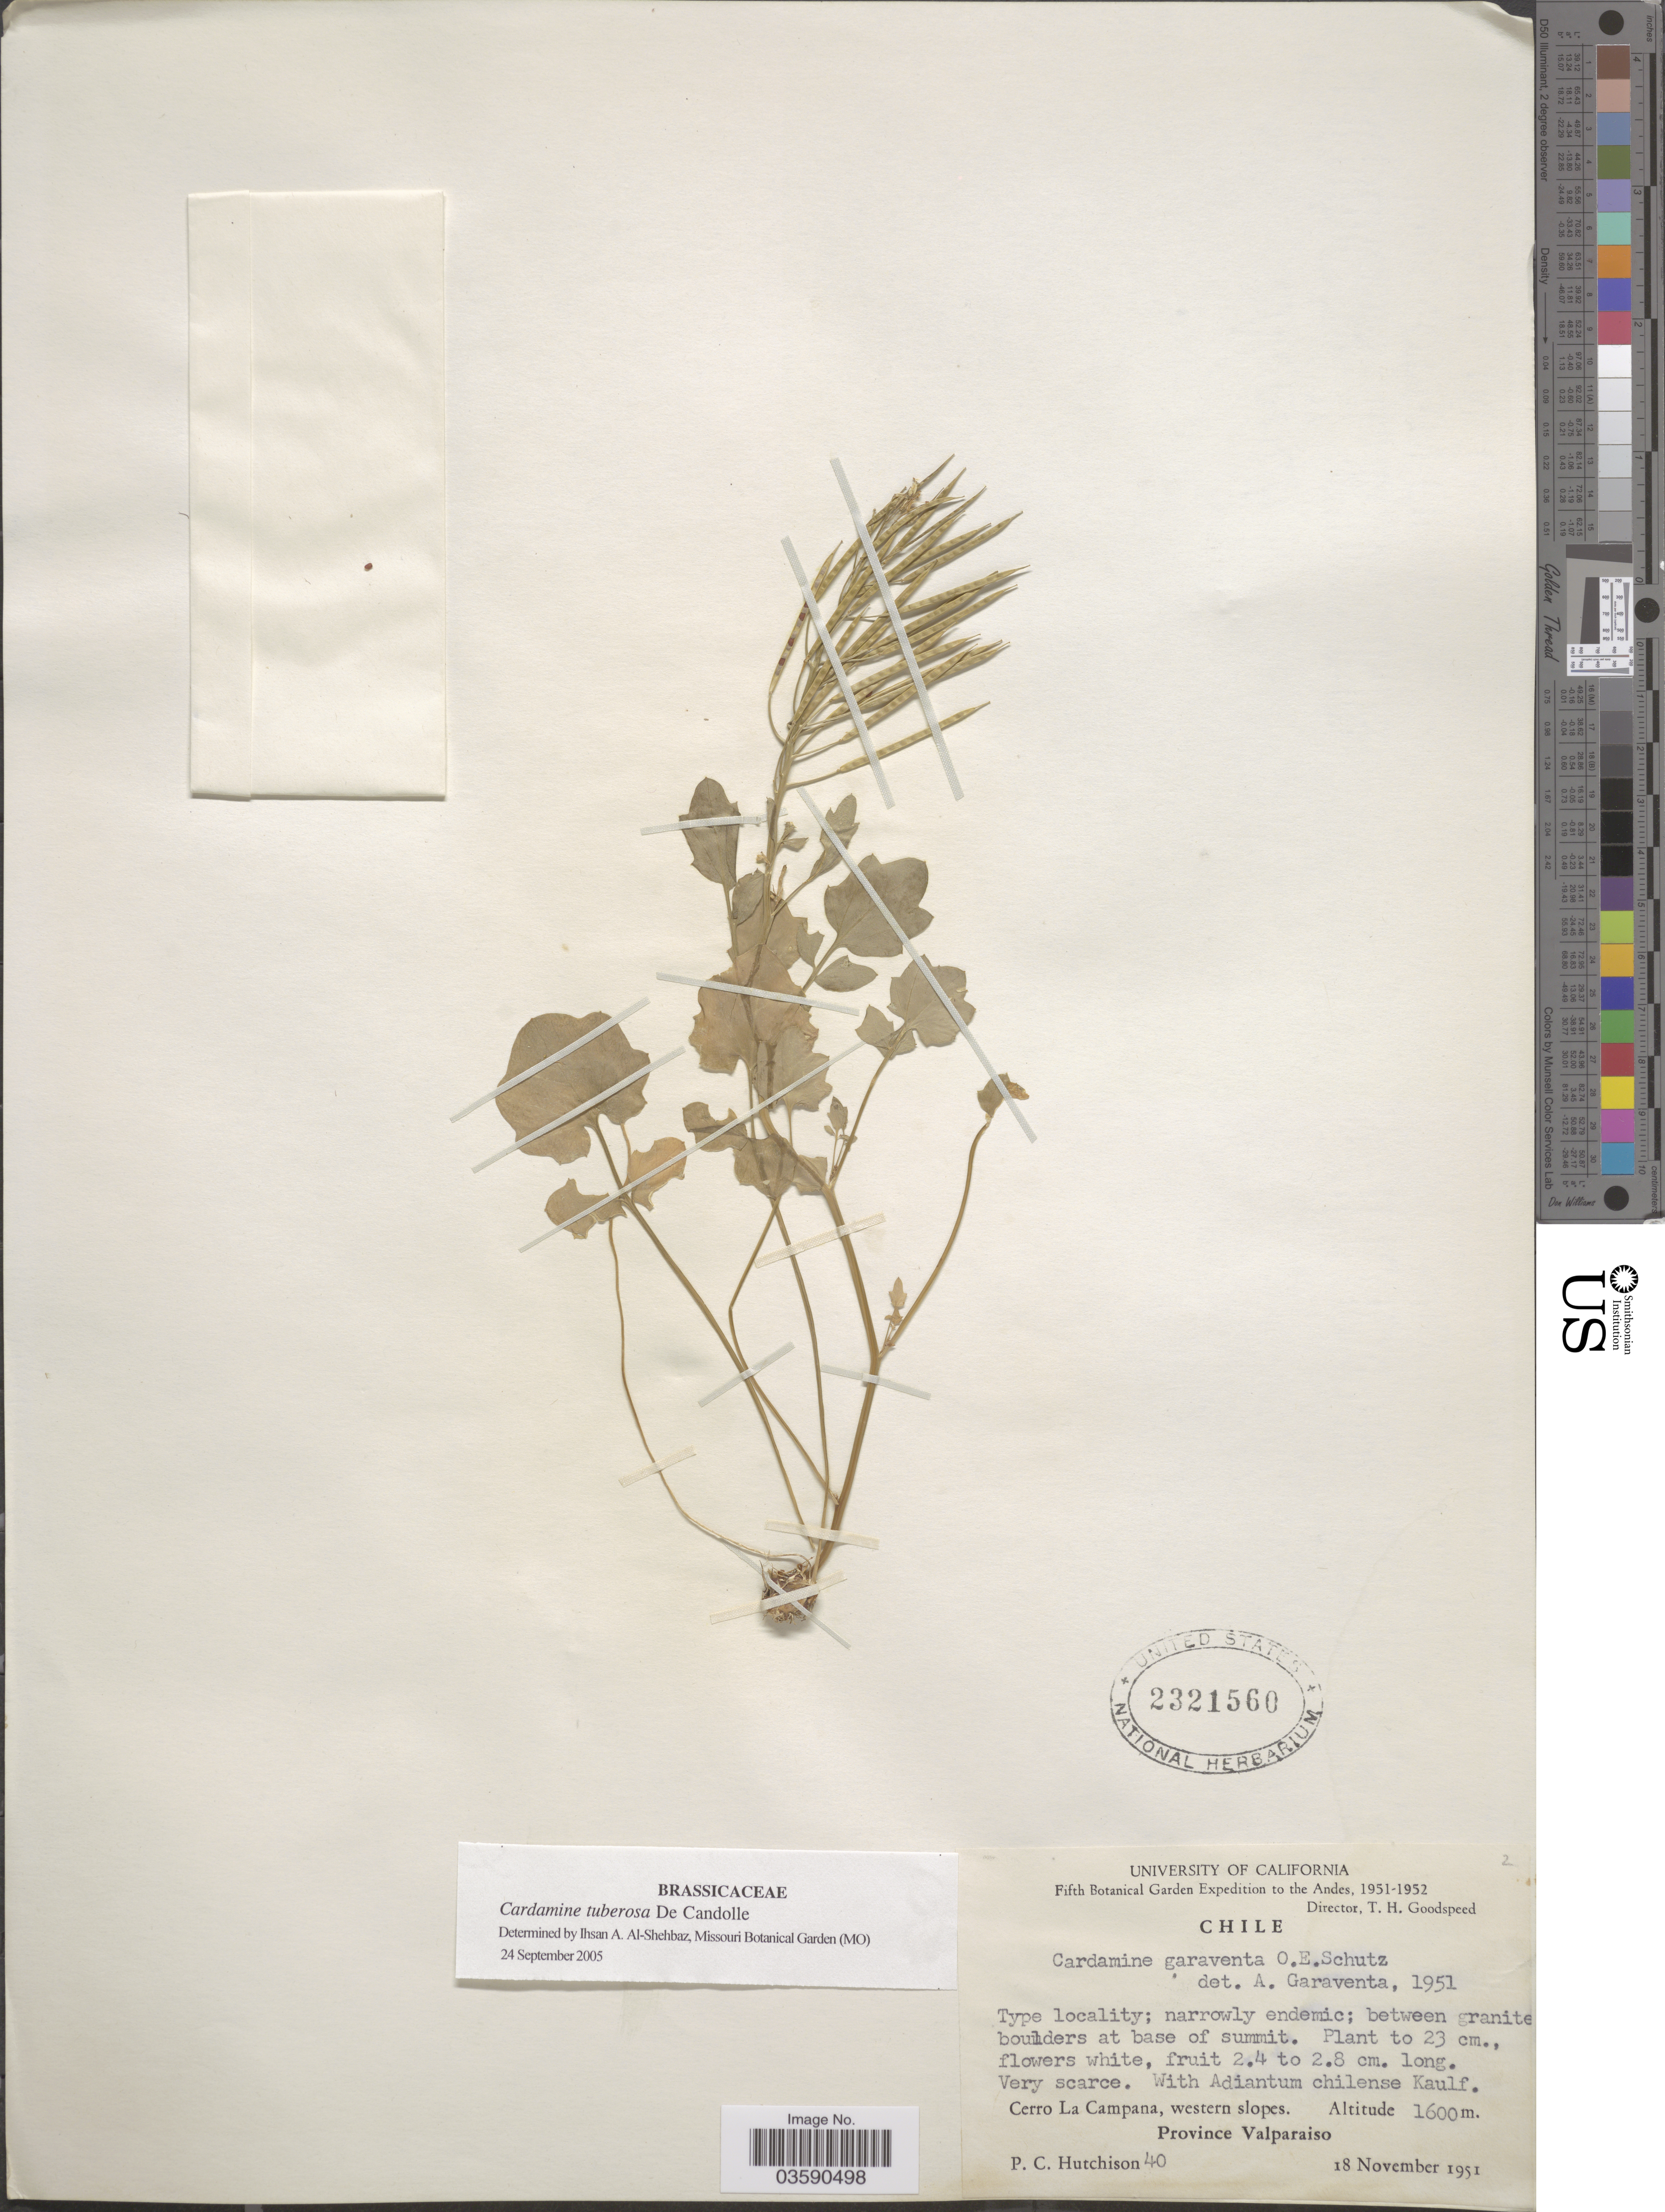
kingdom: Plantae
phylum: Tracheophyta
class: Magnoliopsida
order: Brassicales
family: Brassicaceae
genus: Cardamine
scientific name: Cardamine tuberosa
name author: DC.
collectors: P. C. Hutchison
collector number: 40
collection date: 1951-11-18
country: Chile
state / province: Valparaíso (V)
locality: The Andes. Cerro La Campana, western slopes.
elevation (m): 1600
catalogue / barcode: US 2321560